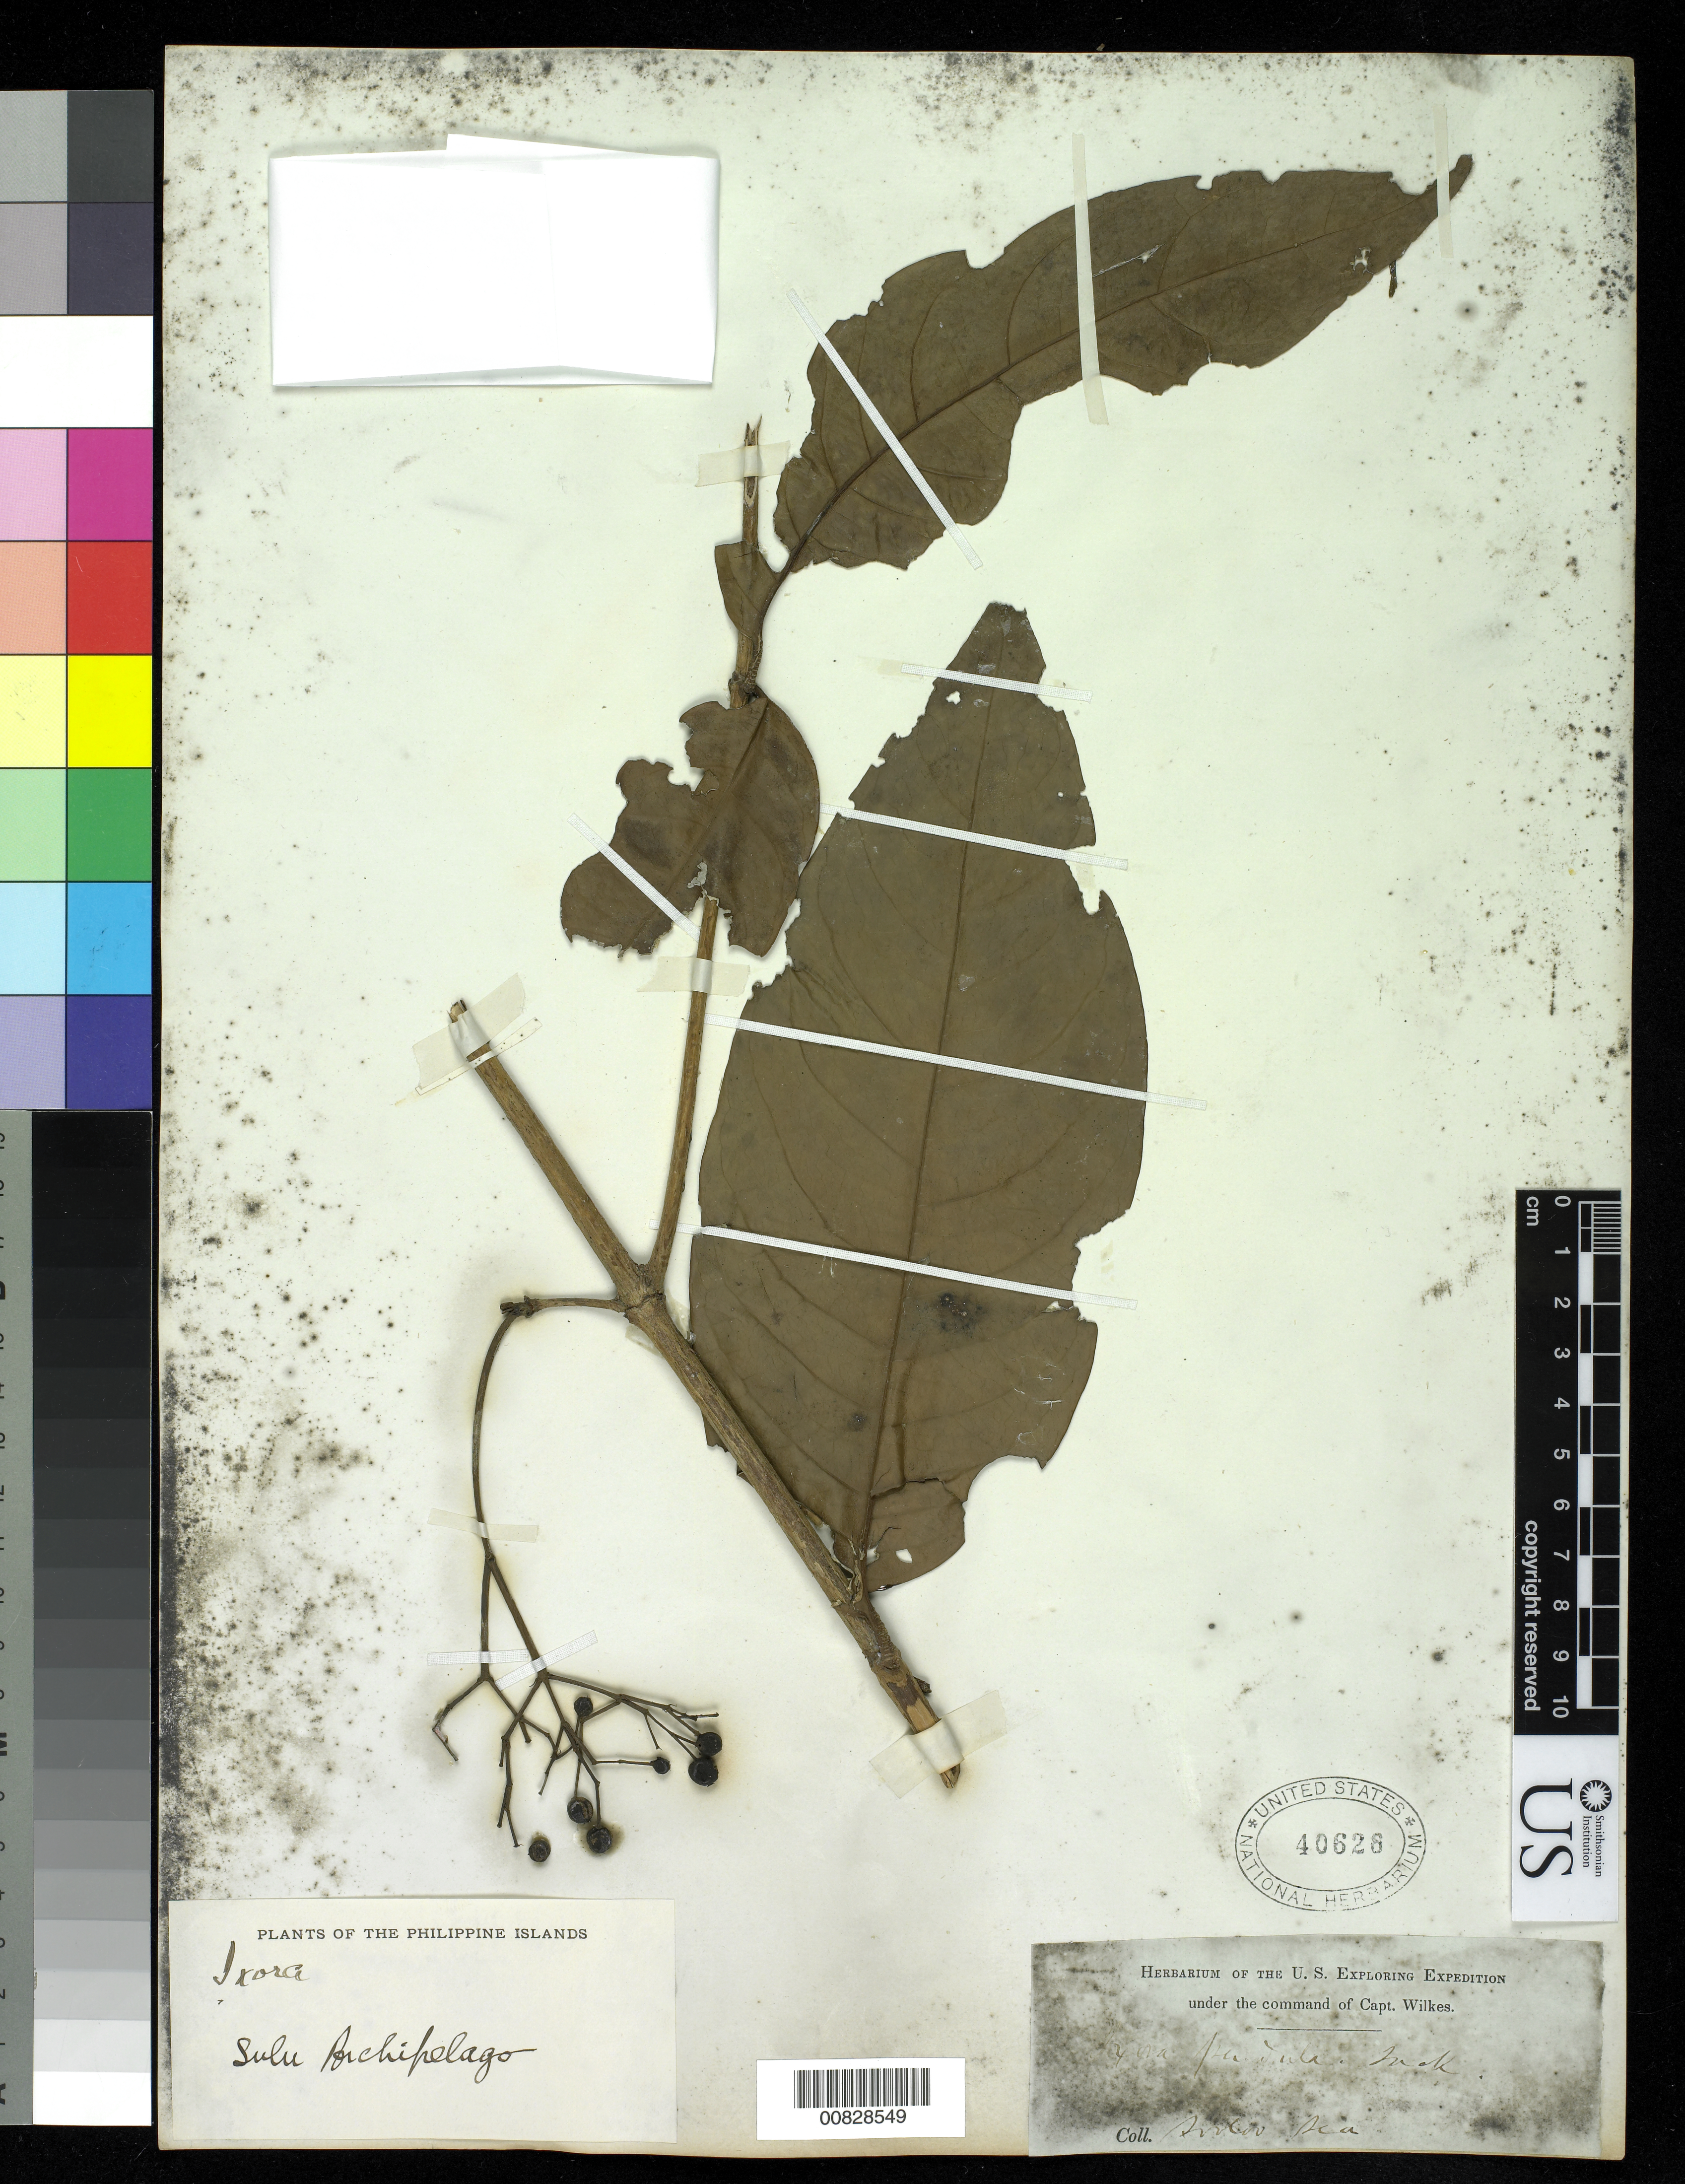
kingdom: Plantae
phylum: Tracheophyta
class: Magnoliopsida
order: Gentianales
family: Rubiaceae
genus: Ixora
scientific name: Ixora cumingiana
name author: S. Vidal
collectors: Wilkes Explor. Exped.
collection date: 1838/1842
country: Philippines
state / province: Muslim Mindanao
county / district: Sulu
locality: Sooloo Sea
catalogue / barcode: US 40626